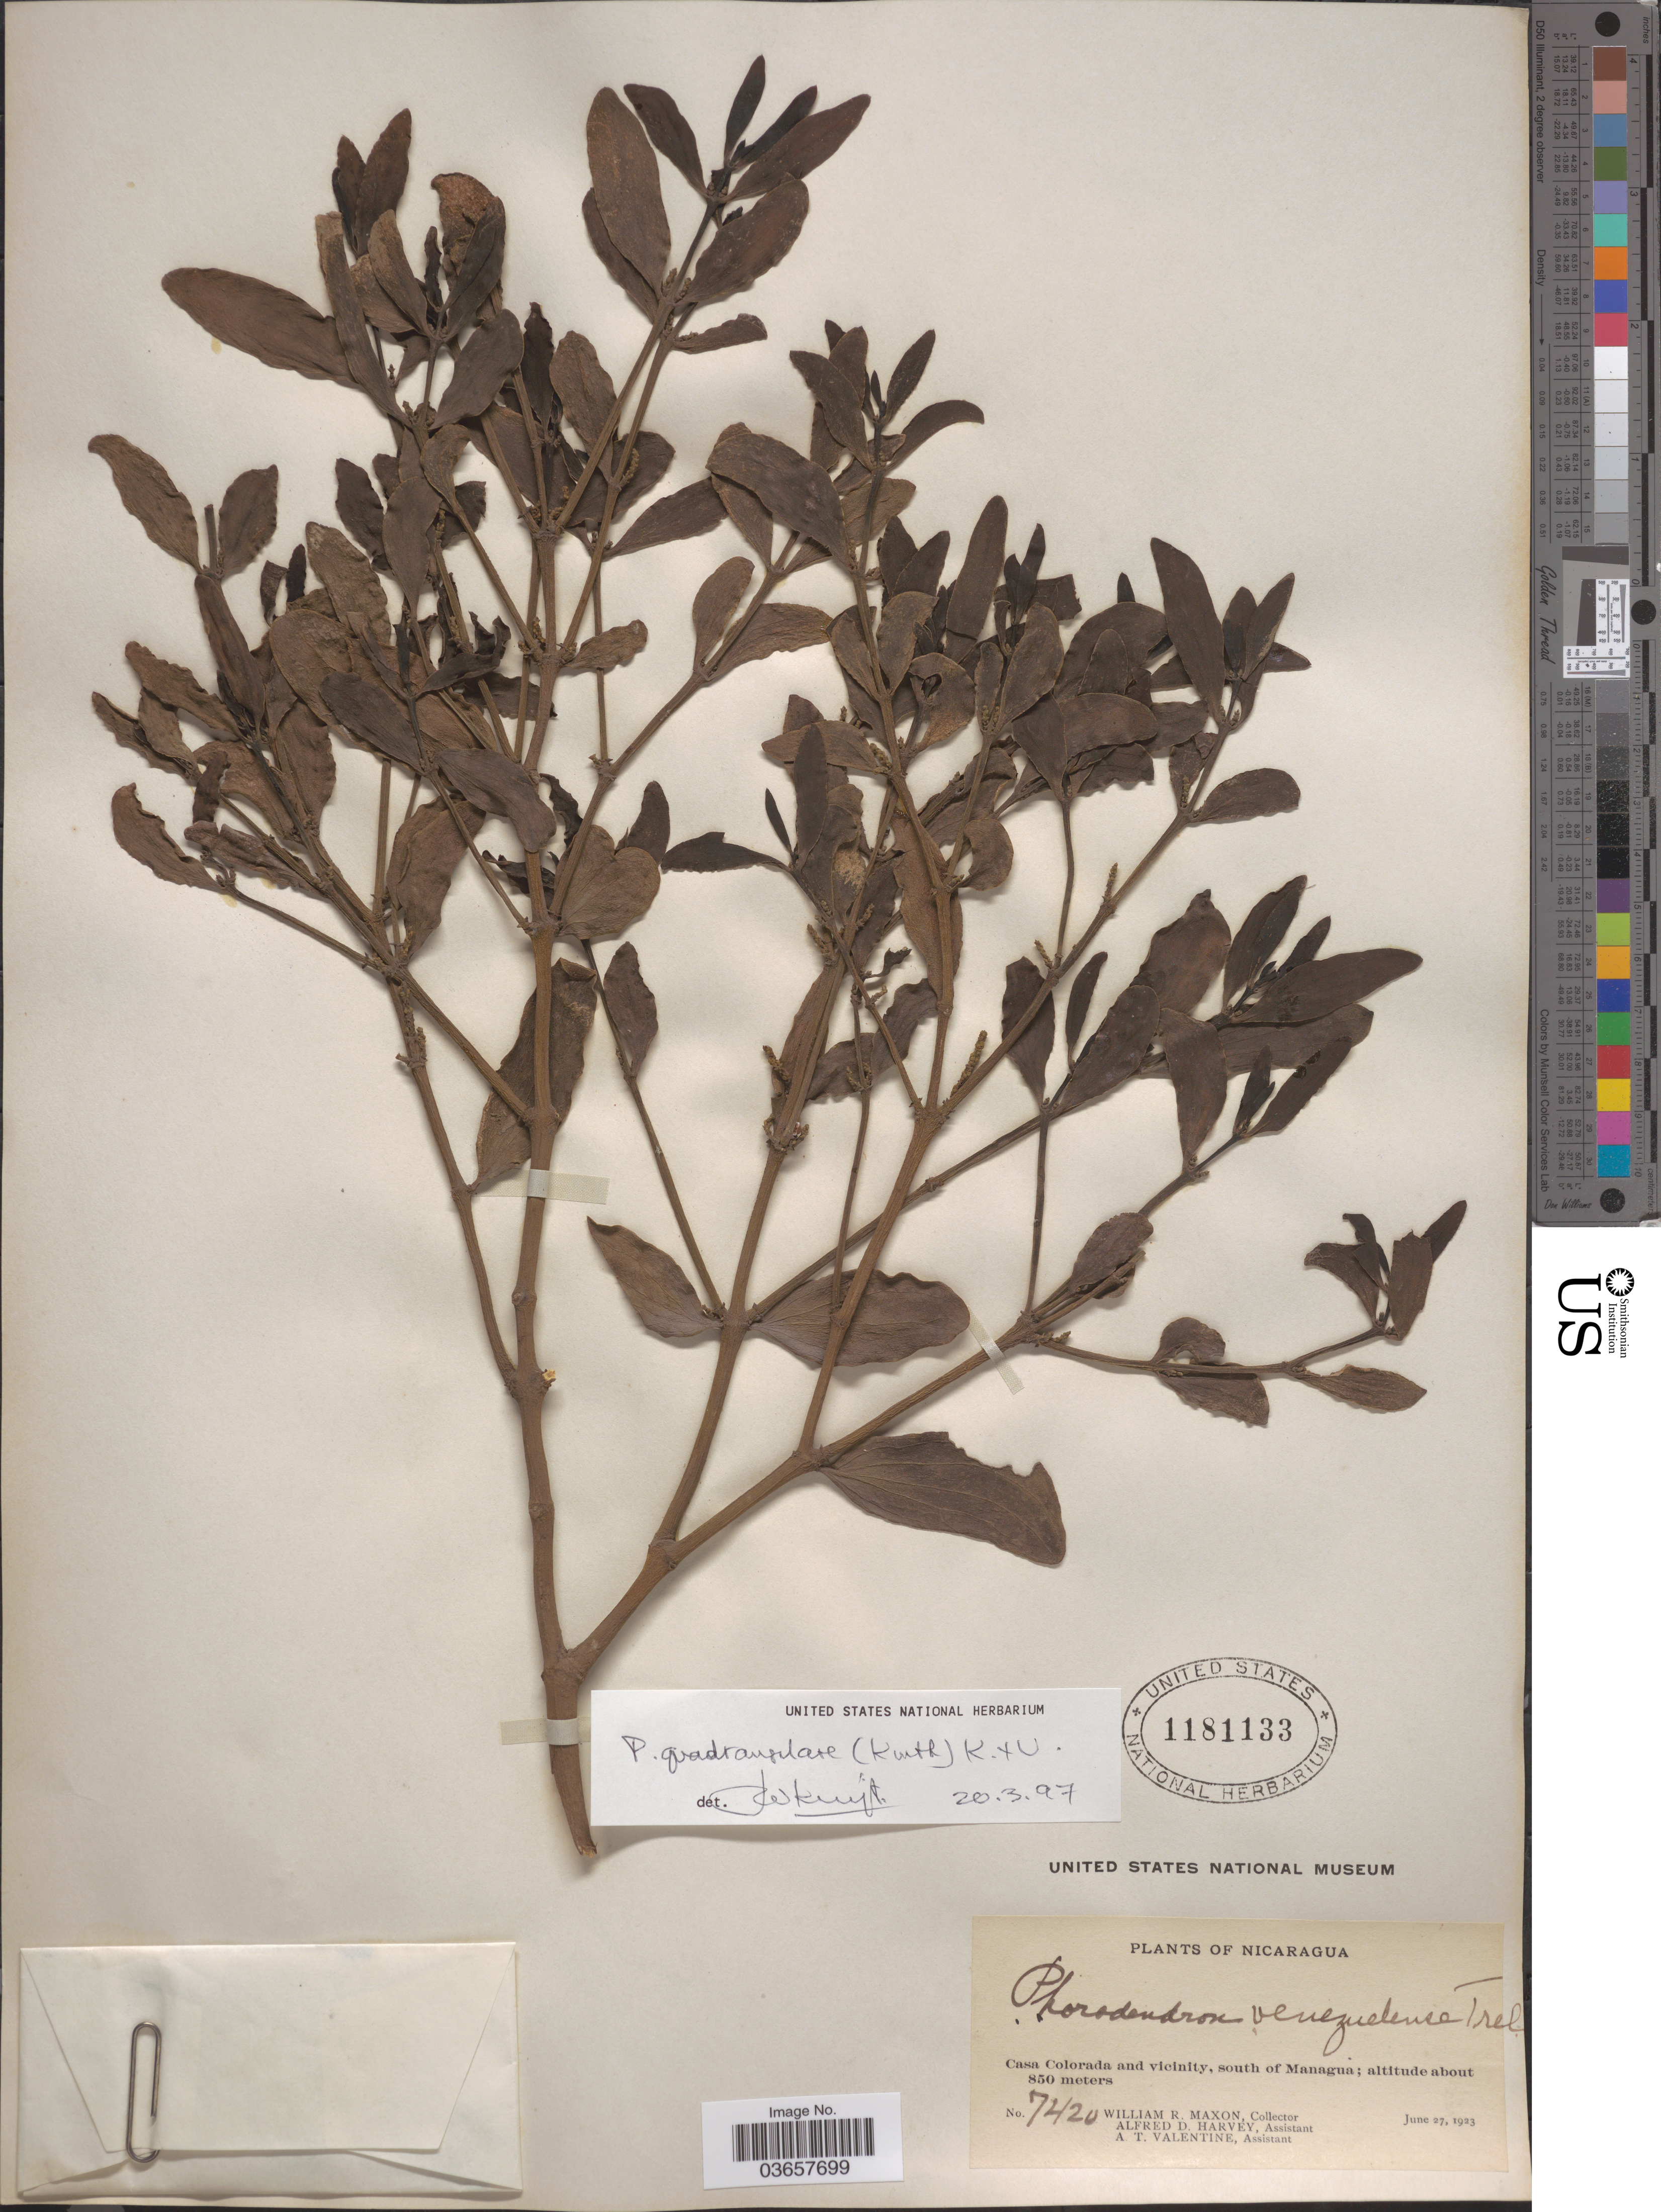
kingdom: Plantae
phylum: Tracheophyta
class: Magnoliopsida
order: Santalales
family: Viscaceae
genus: Phoradendron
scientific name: Phoradendron quadrangulare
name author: (Kunth) Griseb.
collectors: W. R. Maxon, A. D. Harvey & A. Valentine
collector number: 7420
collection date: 1923-06-27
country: Nicaragua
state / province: Managua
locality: Casa Colorada and vicinity, south of Managua.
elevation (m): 850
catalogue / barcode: US 1181133